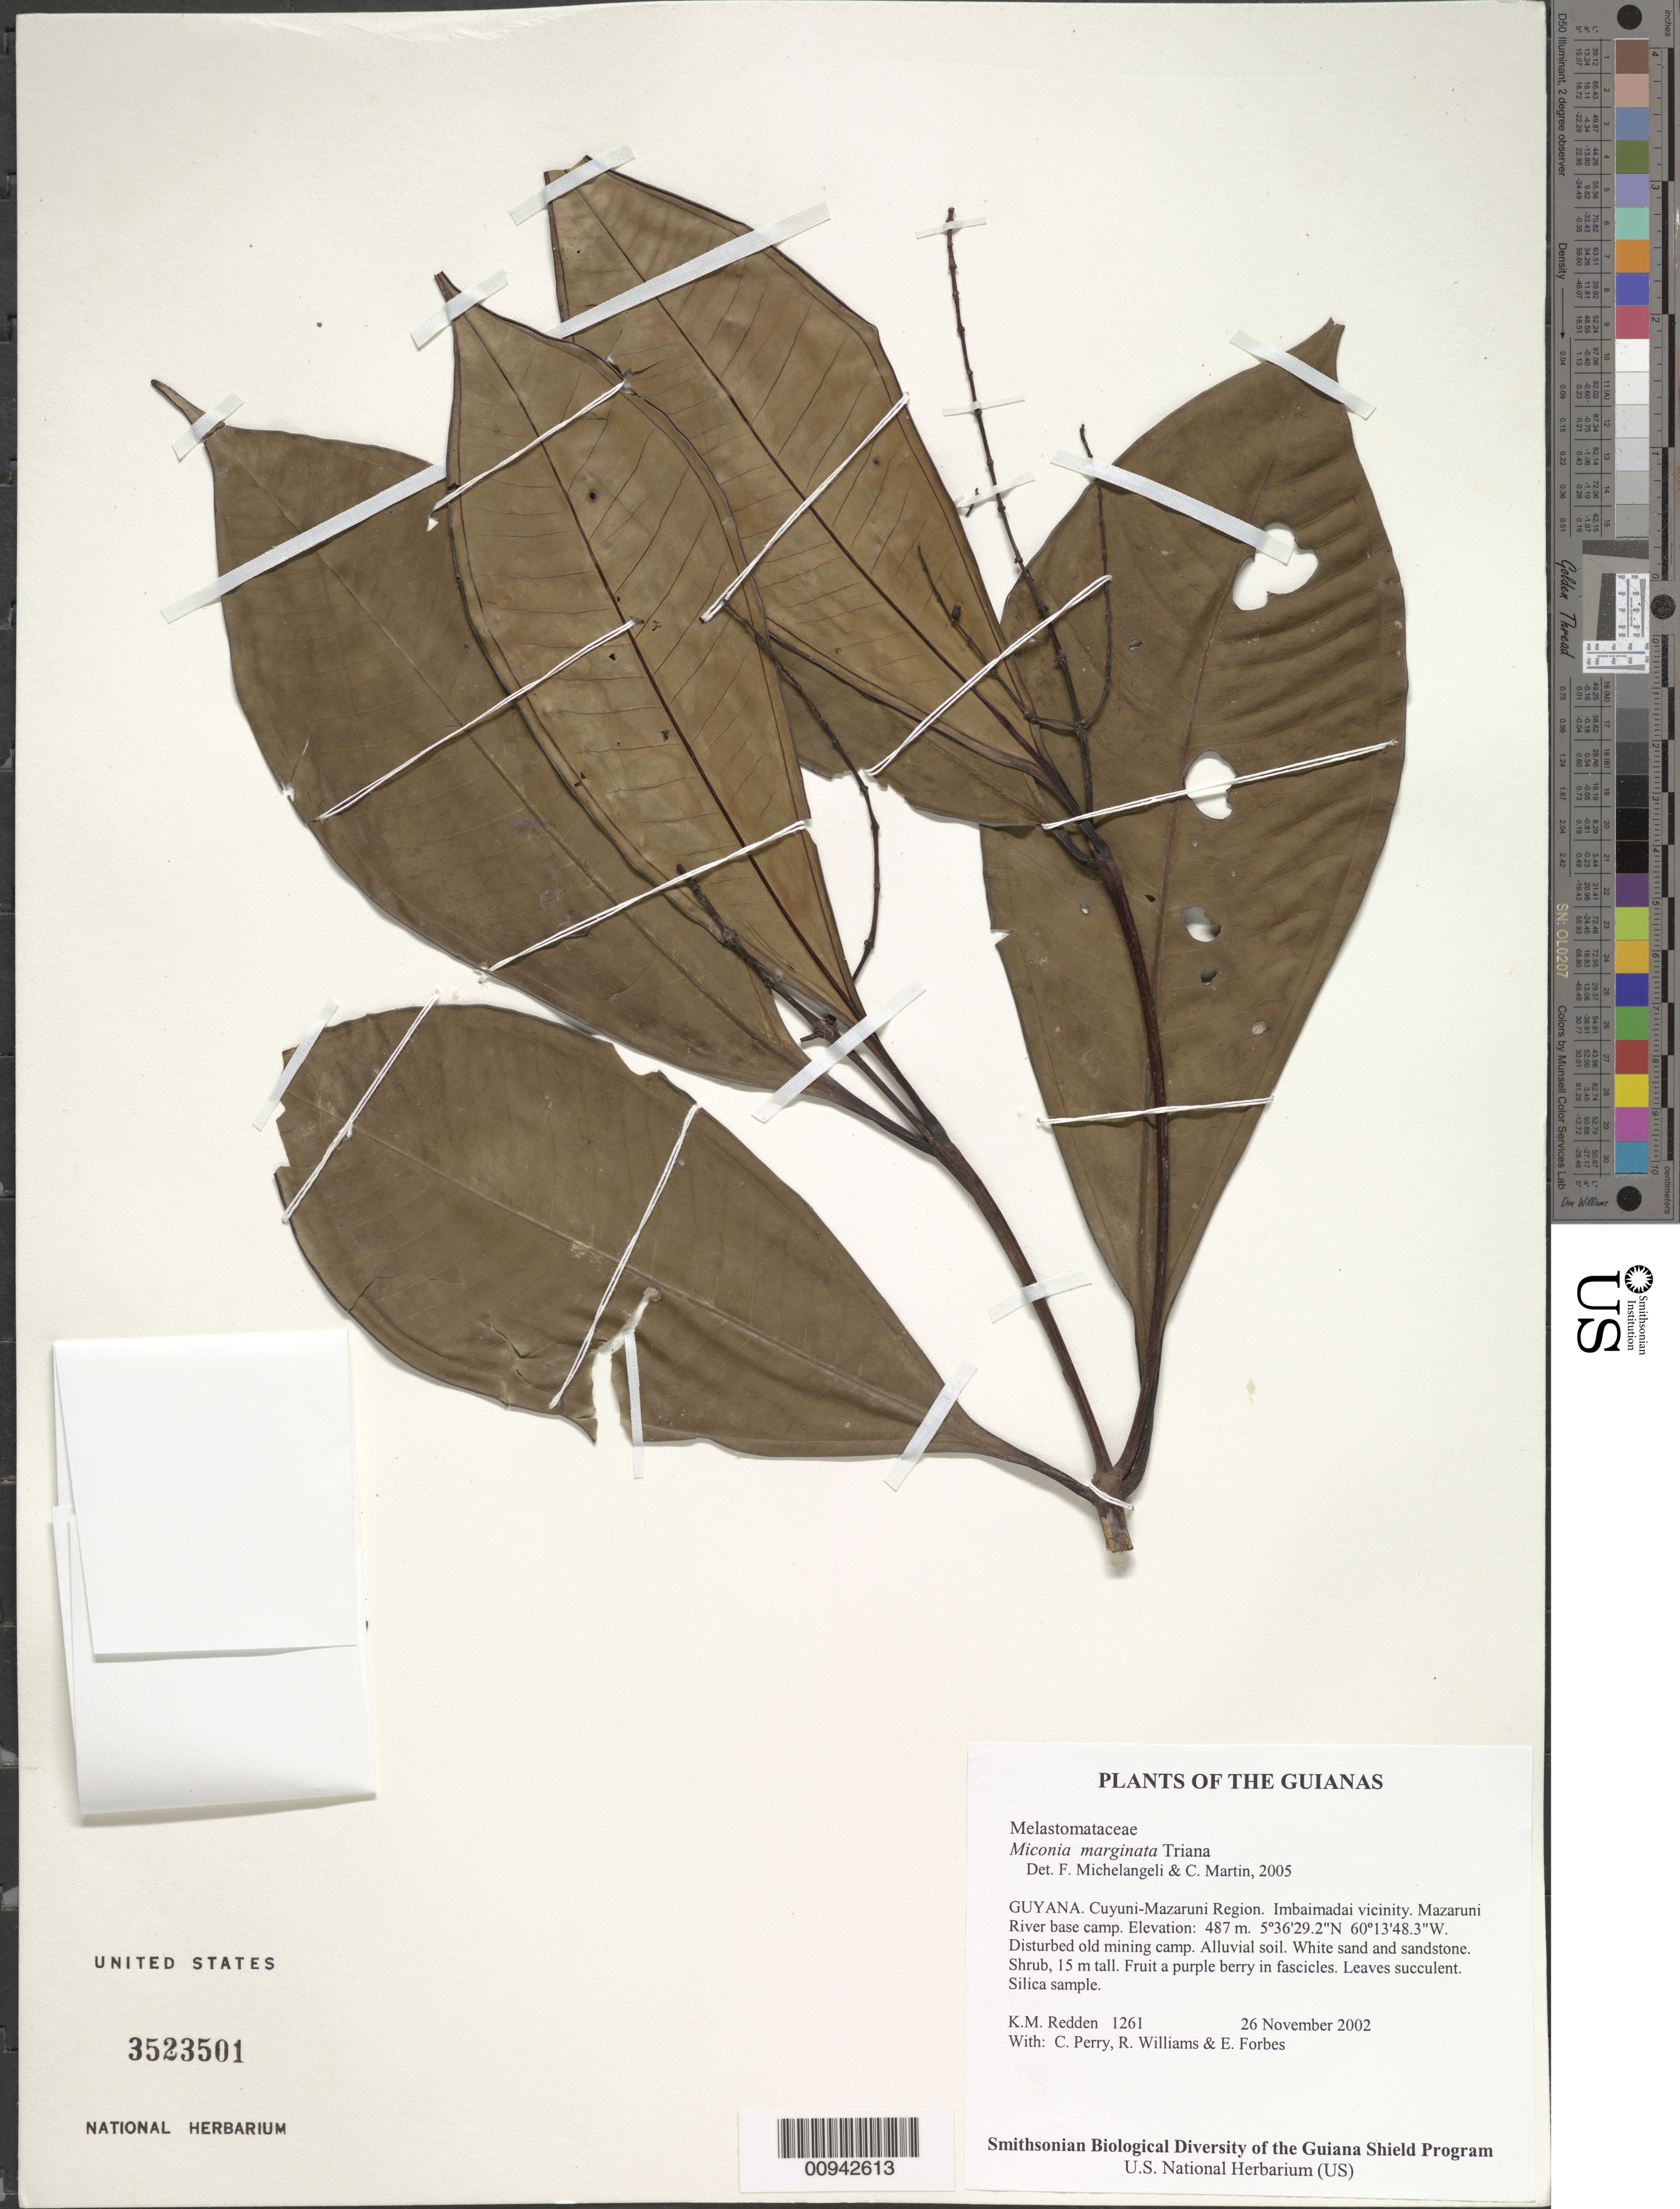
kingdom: Plantae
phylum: Tracheophyta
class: Magnoliopsida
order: Myrtales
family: Melastomataceae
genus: Miconia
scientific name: Miconia marginata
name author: Triana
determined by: Michelangeli, F. A.; Martin, C.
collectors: K. M. Redden, C. Perry, R. Williams & E. Forbes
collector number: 1261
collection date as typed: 26 November 2002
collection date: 2002-11-26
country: Guyana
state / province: Cuyuni-Mazaruni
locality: Imbaimadai vicinity. Mazaruni River base camp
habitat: Disturbed old mining camp. Alluvial soil. White sand and sandstone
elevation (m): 487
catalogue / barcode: US 3523501